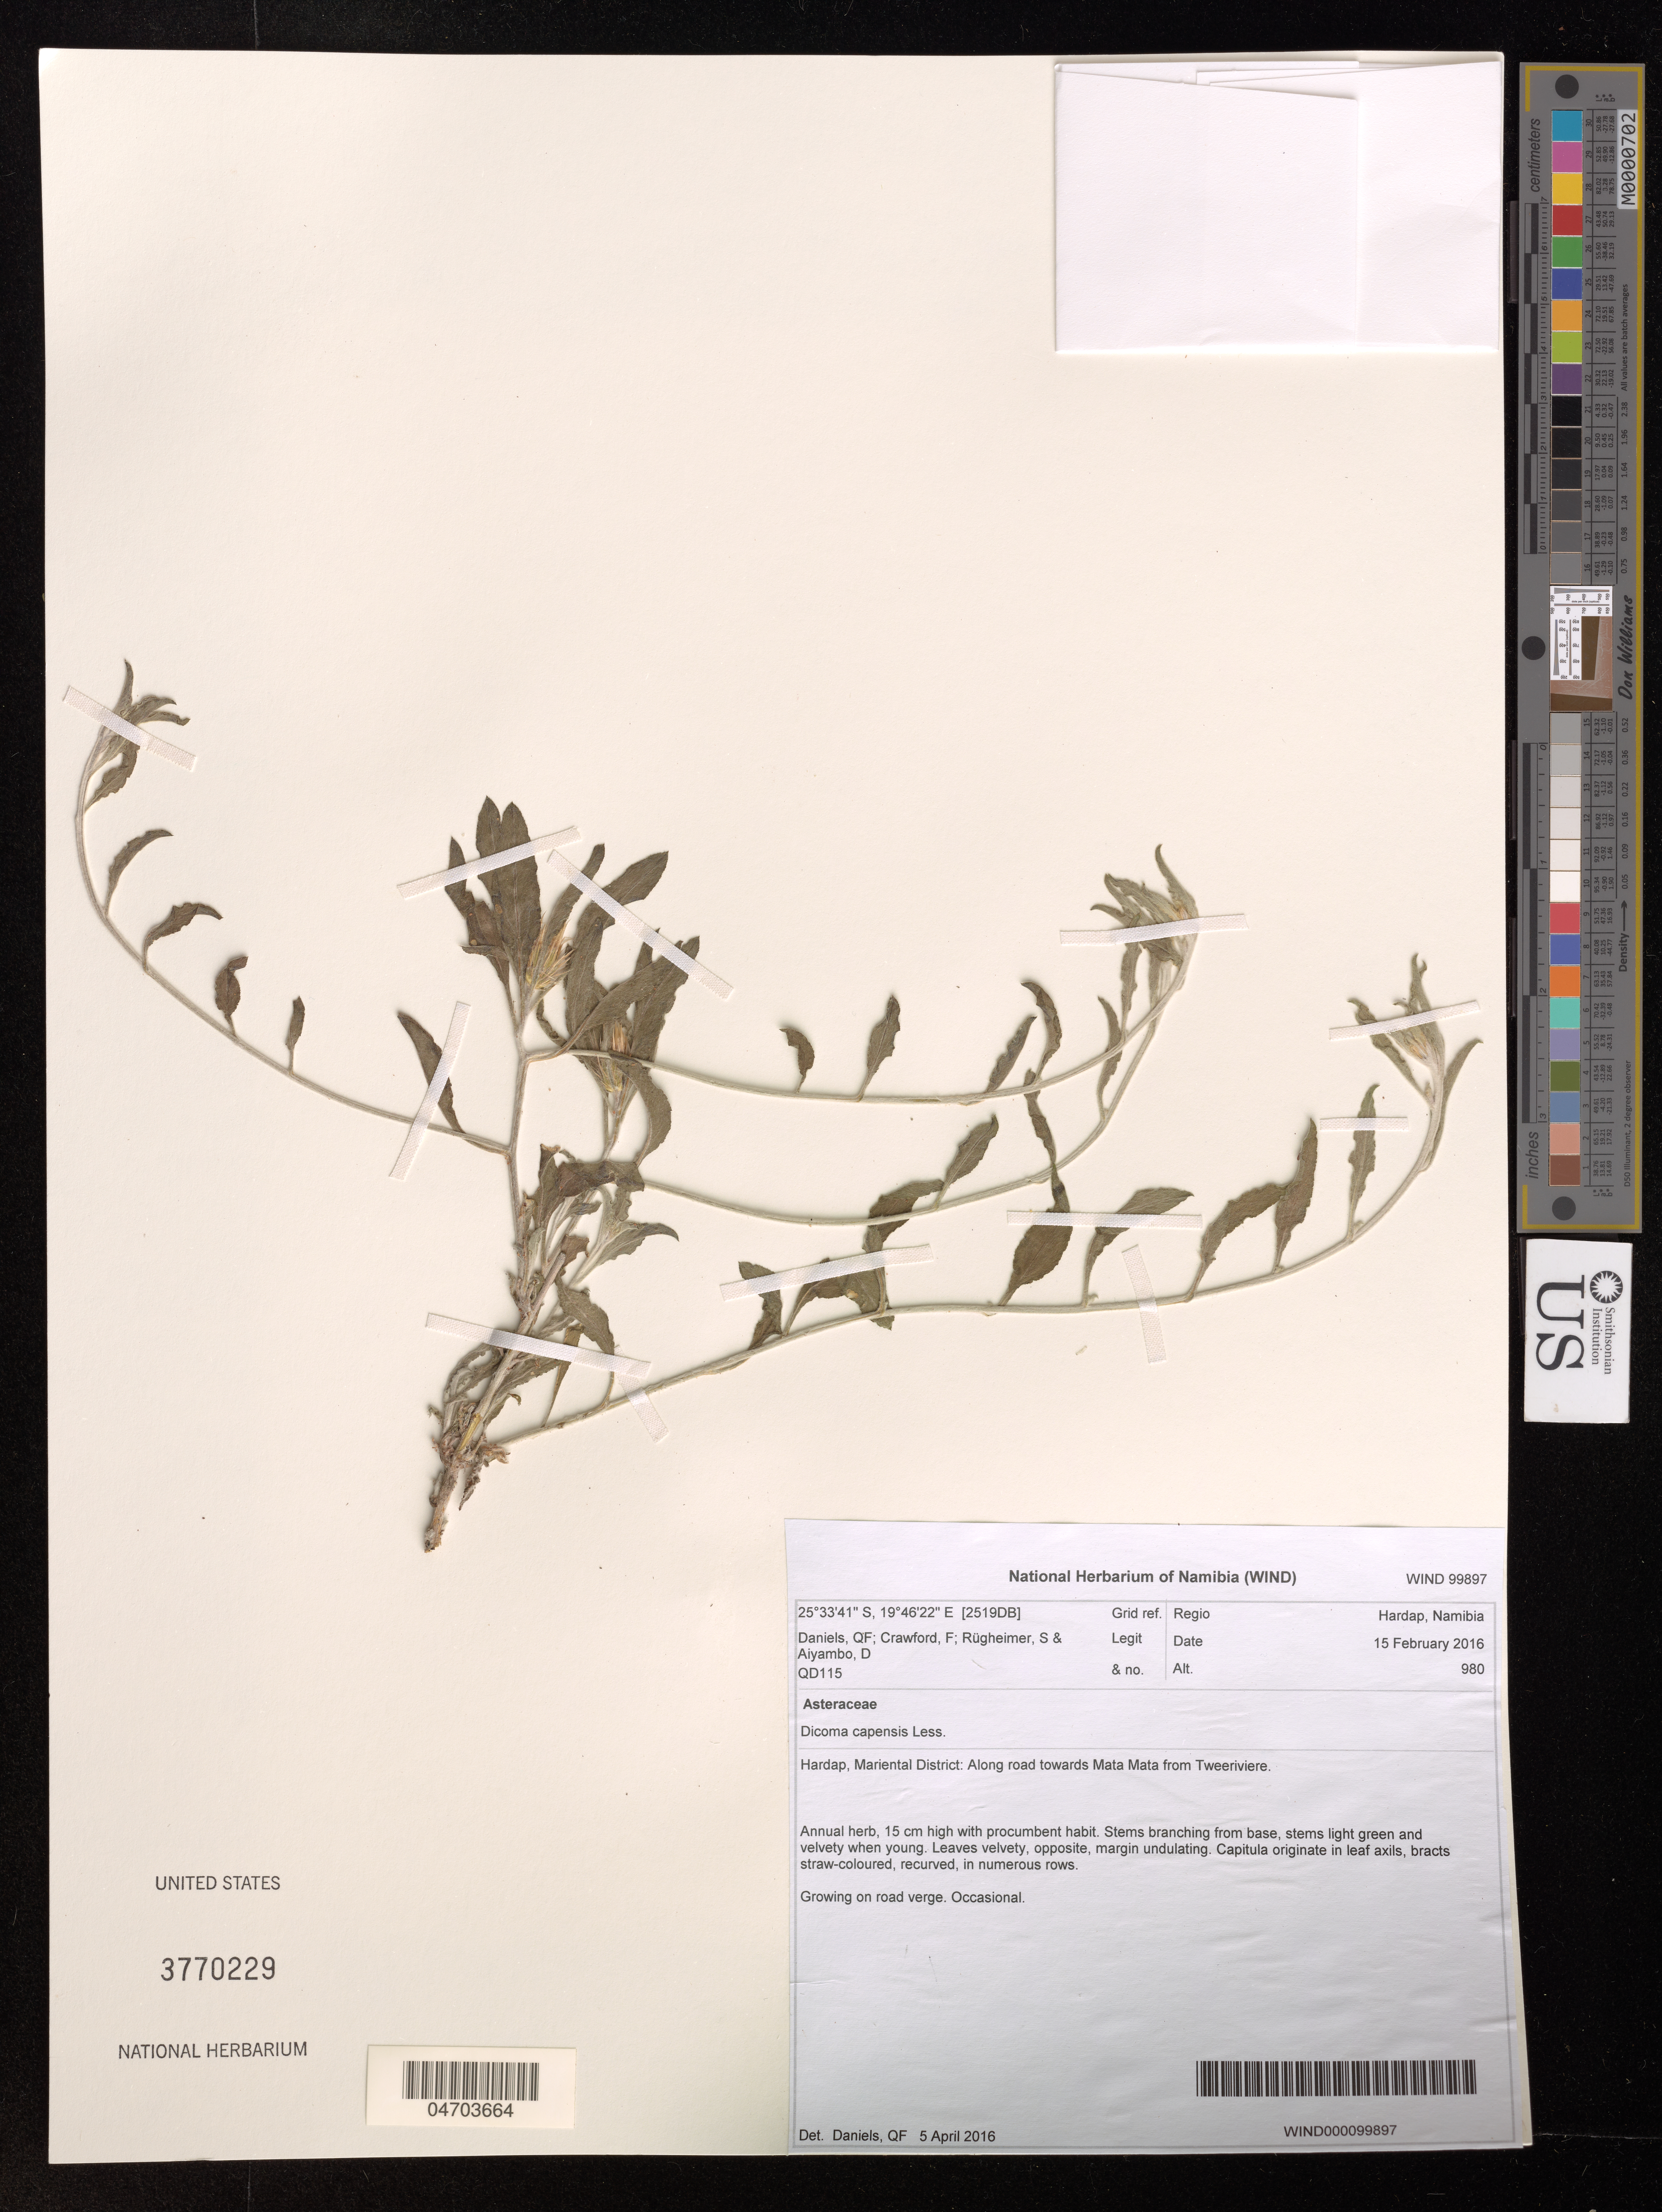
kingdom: Plantae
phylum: Tracheophyta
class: Magnoliopsida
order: Asterales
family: Asteraceae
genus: Dicoma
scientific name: Dicoma capensis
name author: Less.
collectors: Q. Daniels, F. Crawford, S. Rugheimer & D. Aiyambo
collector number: QD115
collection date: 2016-02-15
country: Namibia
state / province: Hardap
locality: Mariental District: Along road towards Mata Mata from Tweeriviere.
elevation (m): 980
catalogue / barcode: US 3770229